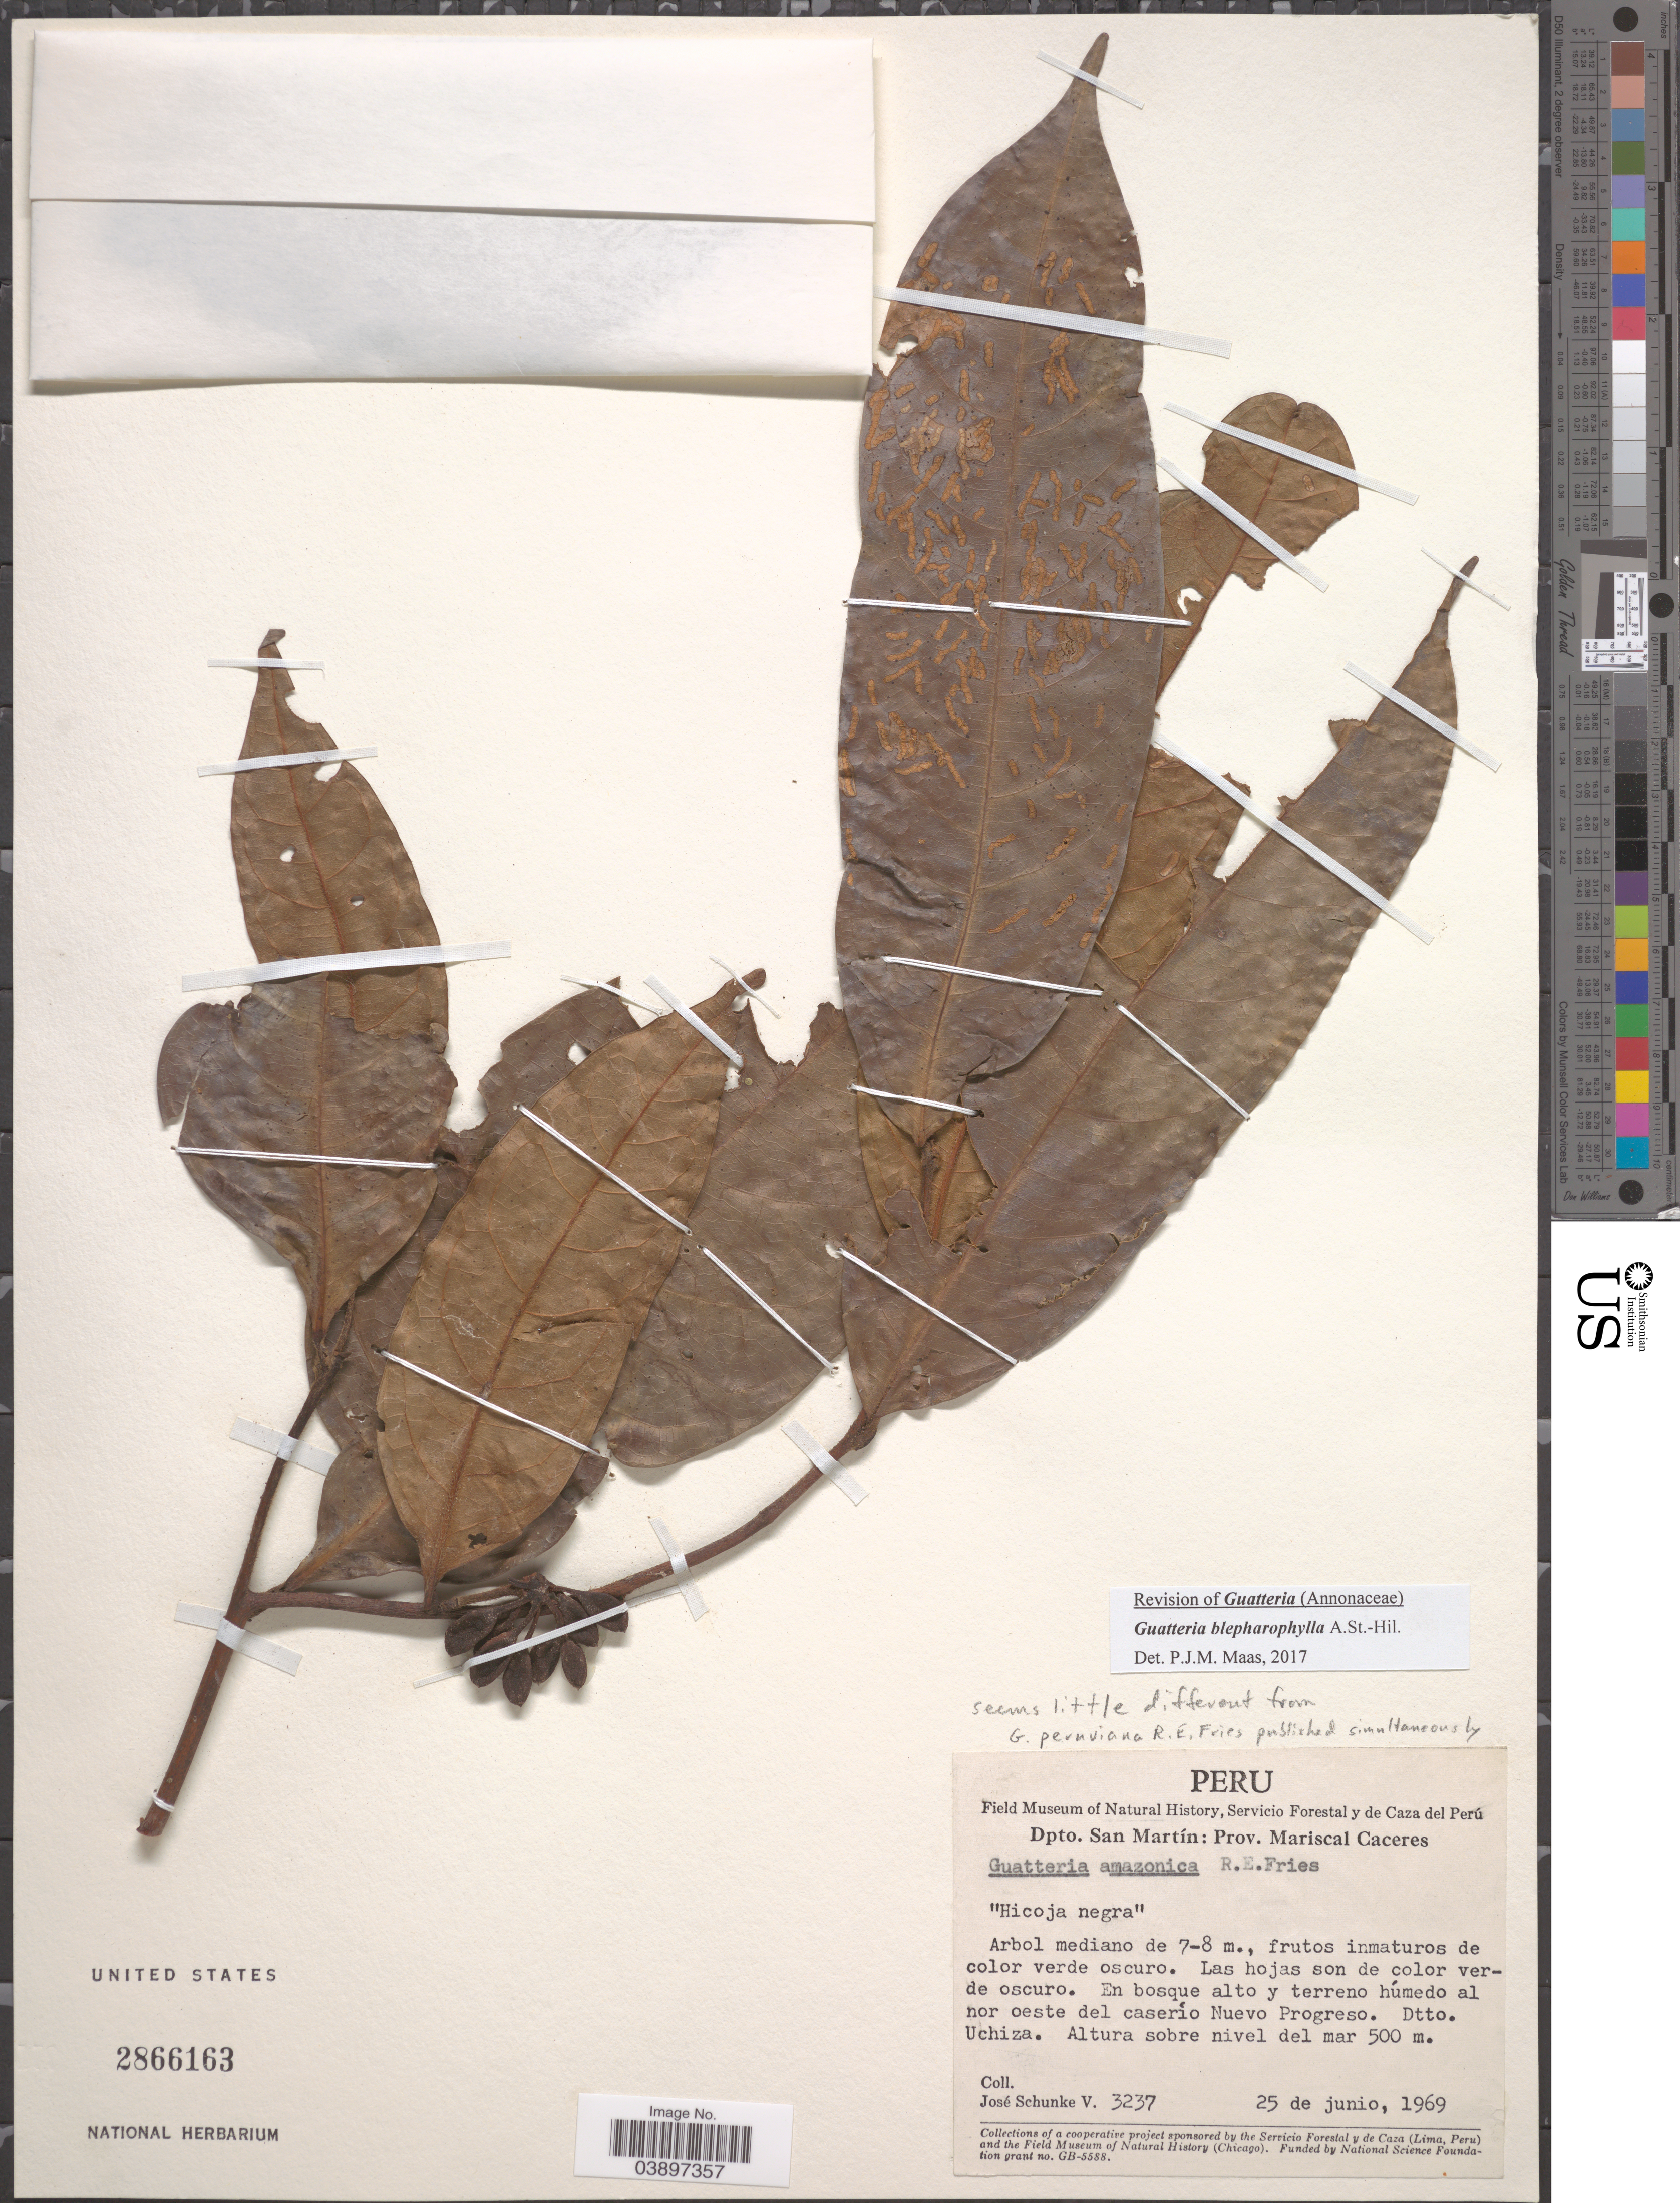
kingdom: Plantae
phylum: Tracheophyta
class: Magnoliopsida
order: Magnoliales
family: Annonaceae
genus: Guatteria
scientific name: Guatteria blepharophylla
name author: Mart.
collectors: J. Schunke Vigo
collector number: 3237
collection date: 1969-06-25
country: Peru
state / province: San Martín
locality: Dpto. San Martín: Prov. Mariscal Caceres. En bosque alto y terreno húmedo al nor oeste del caserío Nuevo Progreso. Dtto. Uchiza.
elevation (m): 500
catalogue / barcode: US 2866163